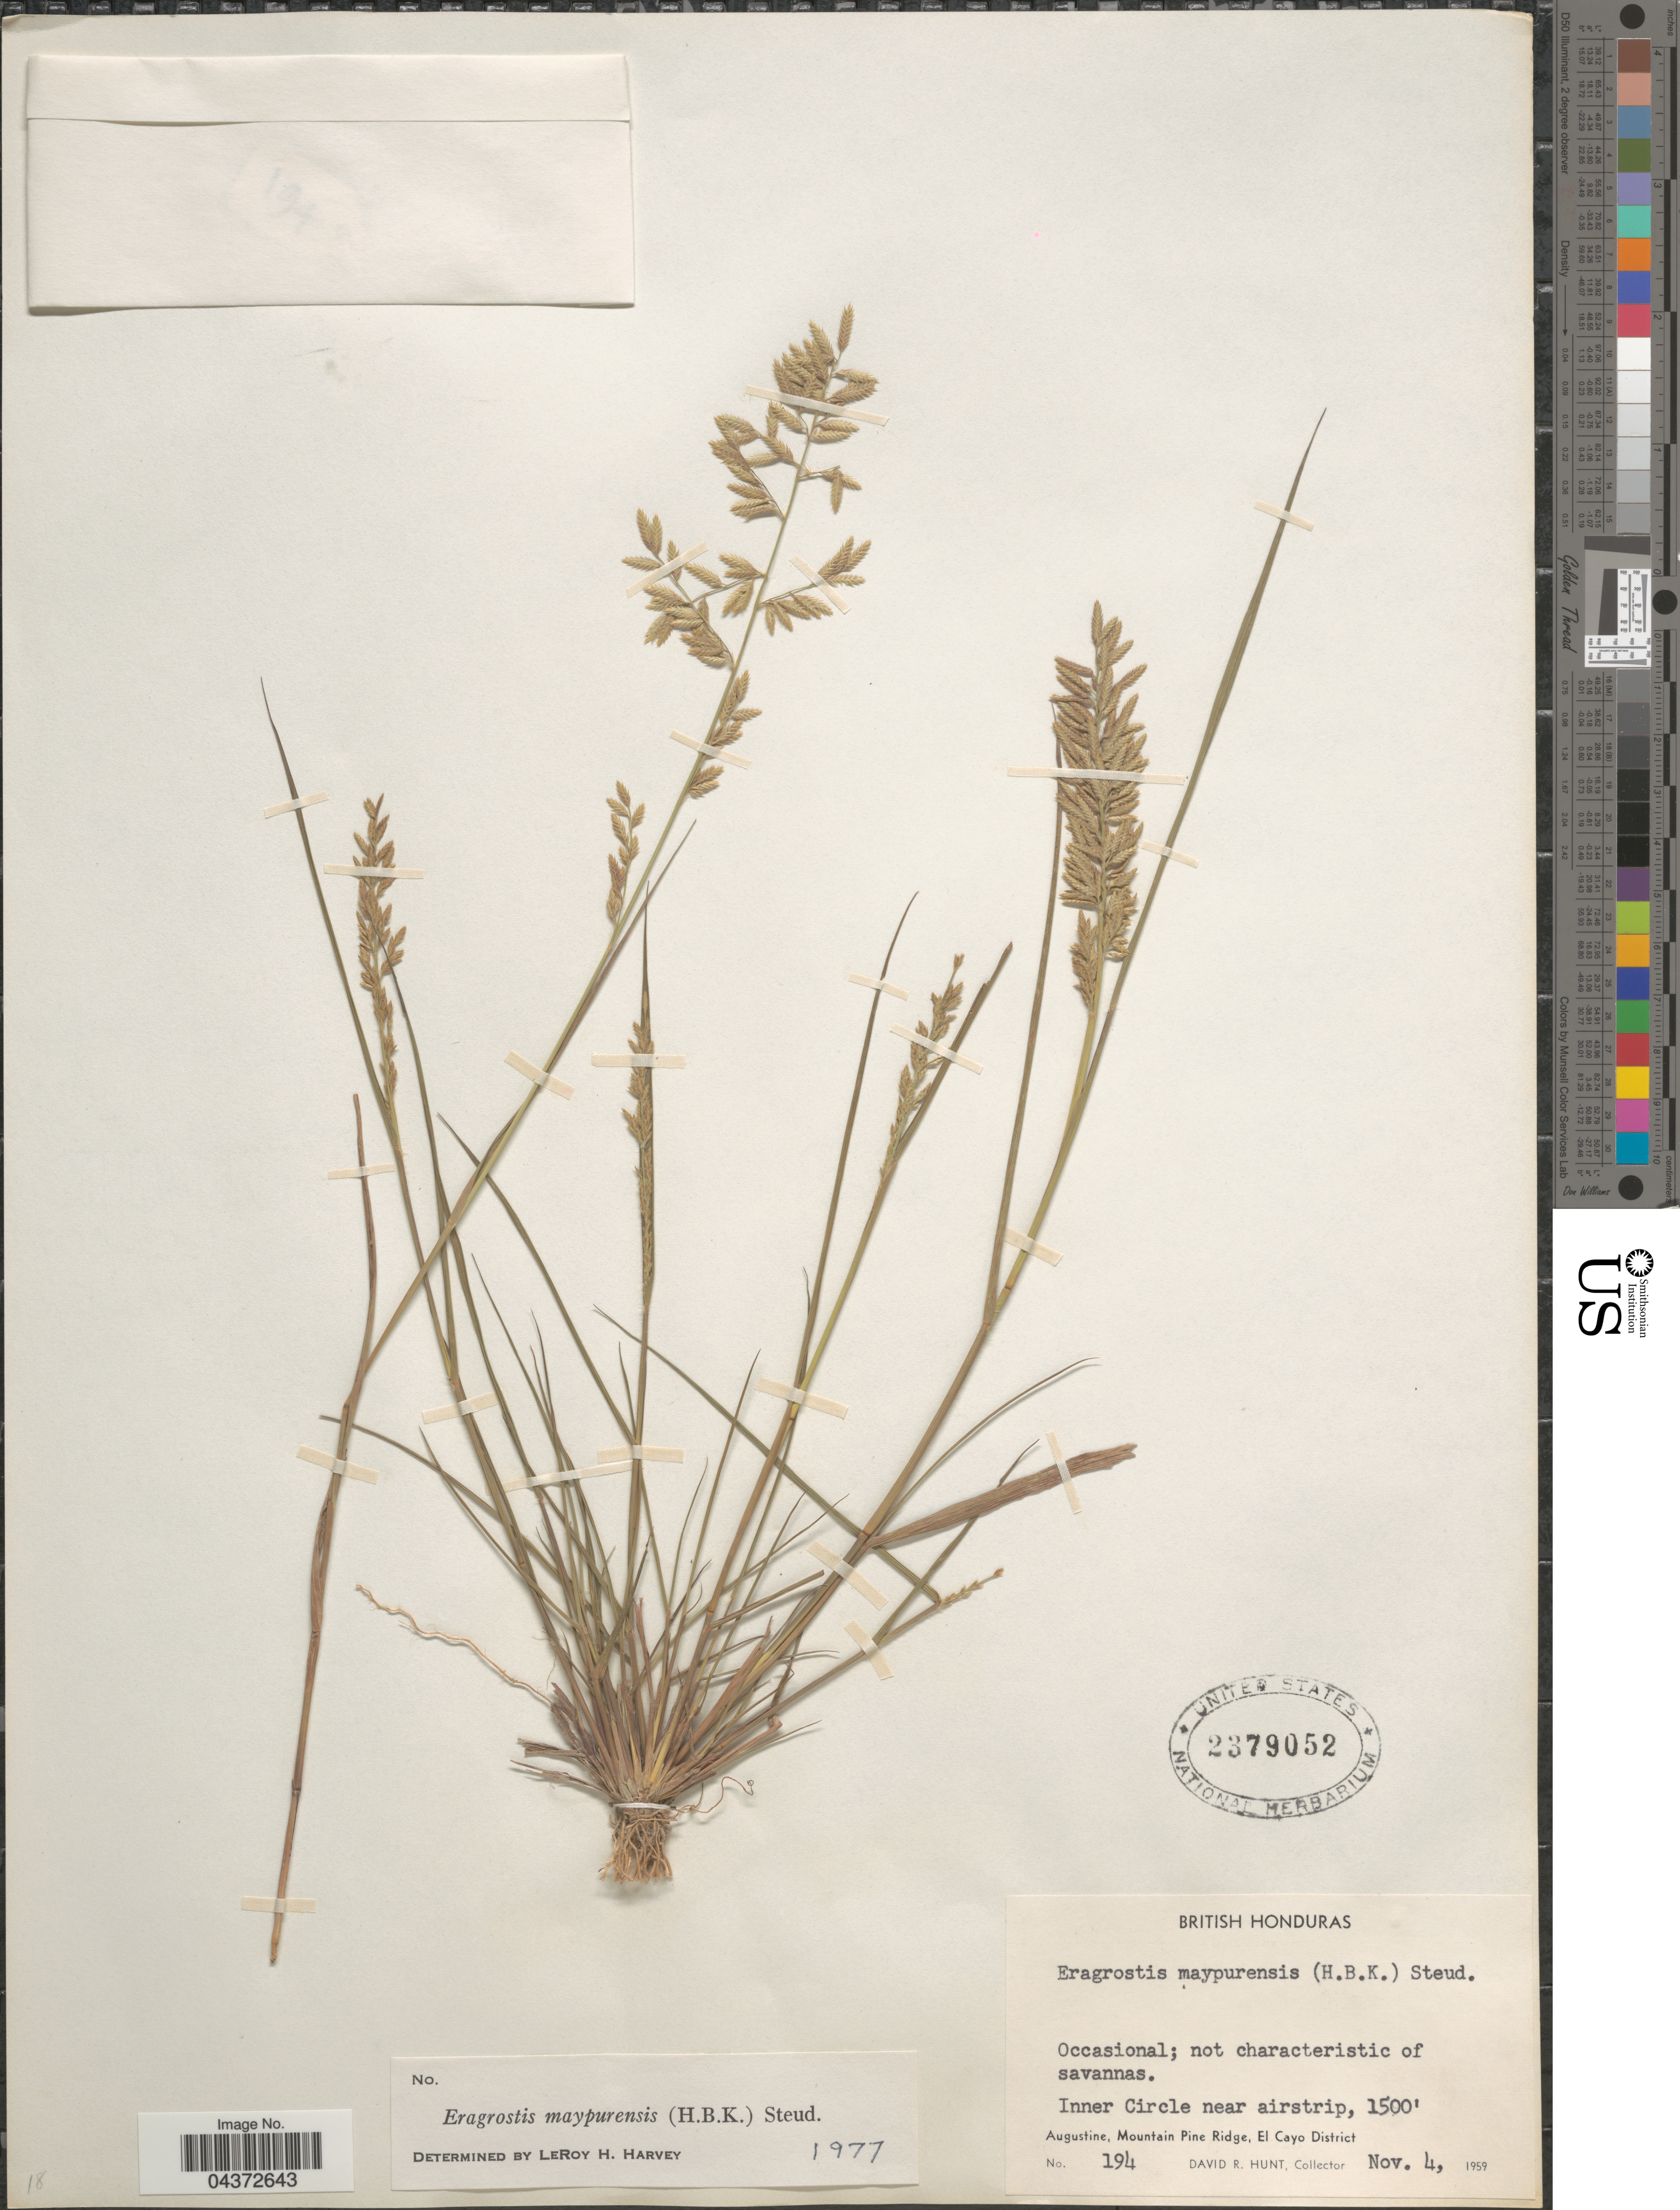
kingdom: Plantae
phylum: Tracheophyta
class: Liliopsida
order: Poales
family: Poaceae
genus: Eragrostis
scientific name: Eragrostis maypurensis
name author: (Kunth) Steud.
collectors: D. R. Hunt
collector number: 194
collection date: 1959-11-04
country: Belize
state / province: Cayo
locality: British Honduras. Inner Circle near airstrip. Augustine, Mountain Pine Ridge, El Cayo District.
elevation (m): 457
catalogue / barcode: US 2379052